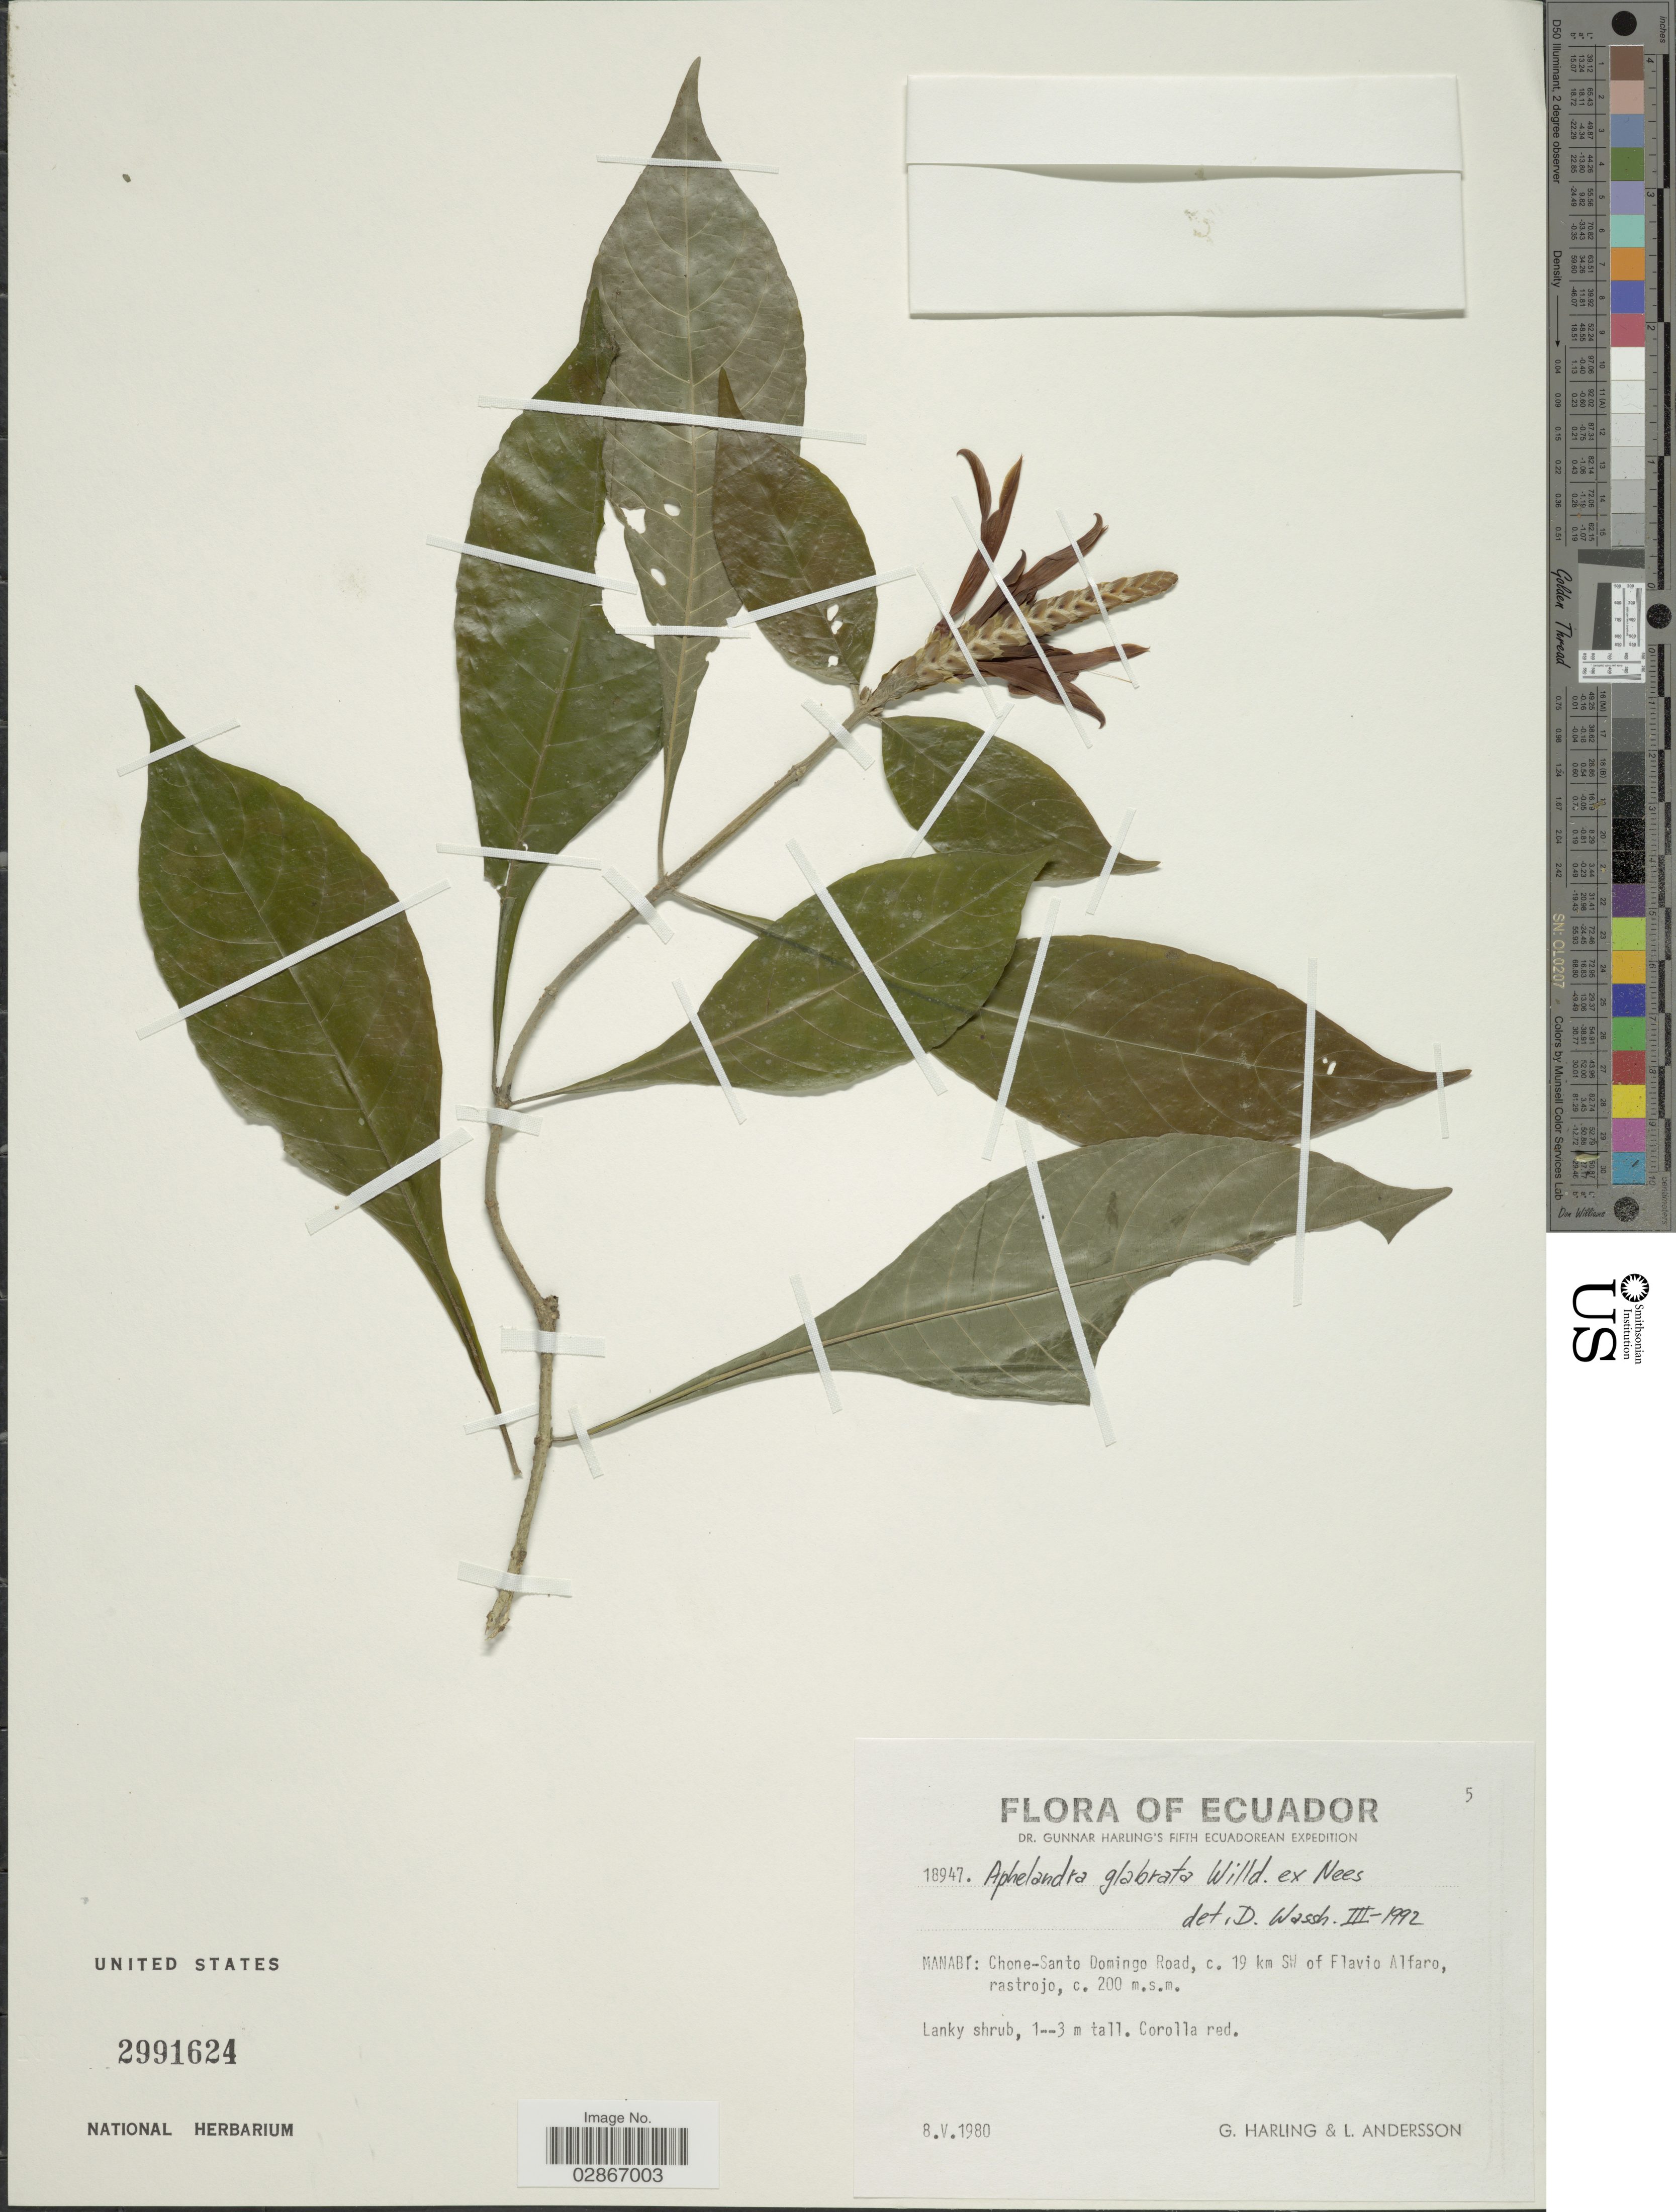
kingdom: Plantae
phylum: Tracheophyta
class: Magnoliopsida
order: Lamiales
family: Acanthaceae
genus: Aphelandra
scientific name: Aphelandra glabrata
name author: Willd. ex Nees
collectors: G. Harling & L. Andersson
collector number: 18947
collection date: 1980-05-08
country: Ecuador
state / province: Manabí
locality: Chone-Santo Domingo Road, c. 19 km SW of Flavio Alfaro, rastrojo.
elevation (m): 200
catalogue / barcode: US 2991624